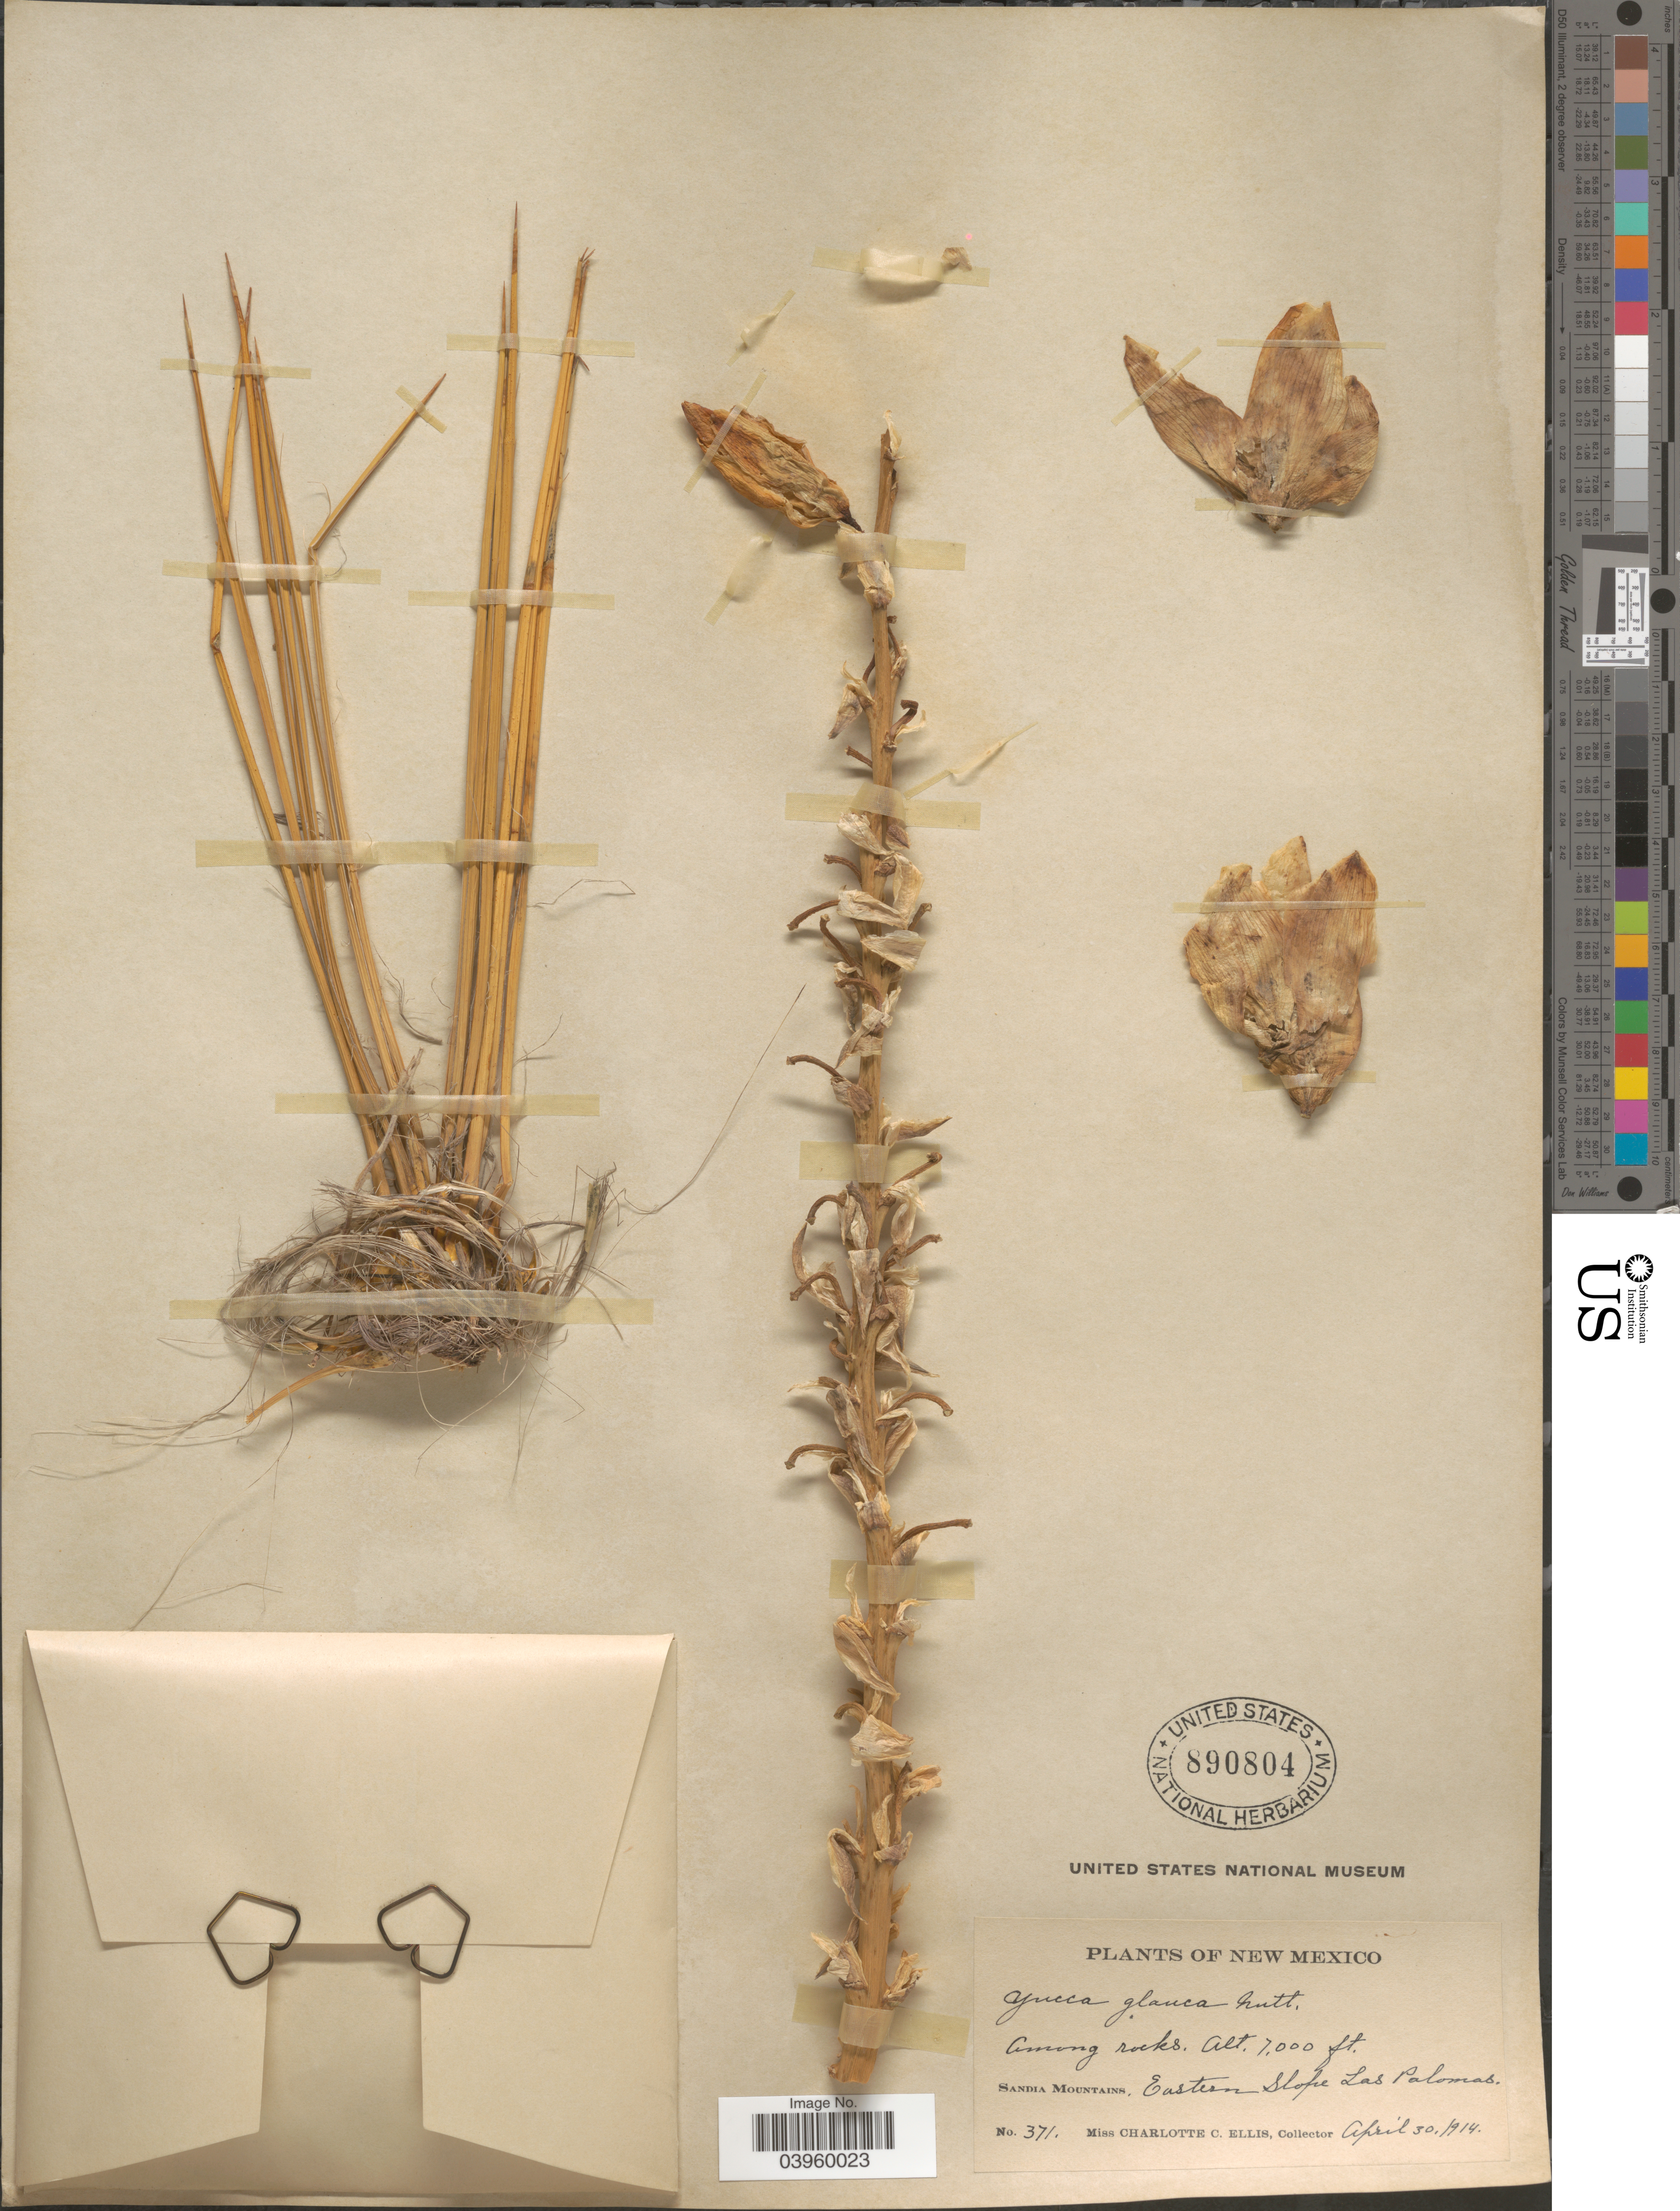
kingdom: Plantae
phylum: Tracheophyta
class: Liliopsida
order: Asparagales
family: Asparagaceae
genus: Yucca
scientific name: Yucca glauca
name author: Nutt.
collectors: C. C. Ellis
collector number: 371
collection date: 1914-04-30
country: United States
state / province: New Mexico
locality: Sandia Mountains, Eastern slope Las Palomas.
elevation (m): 2134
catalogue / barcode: US 890804